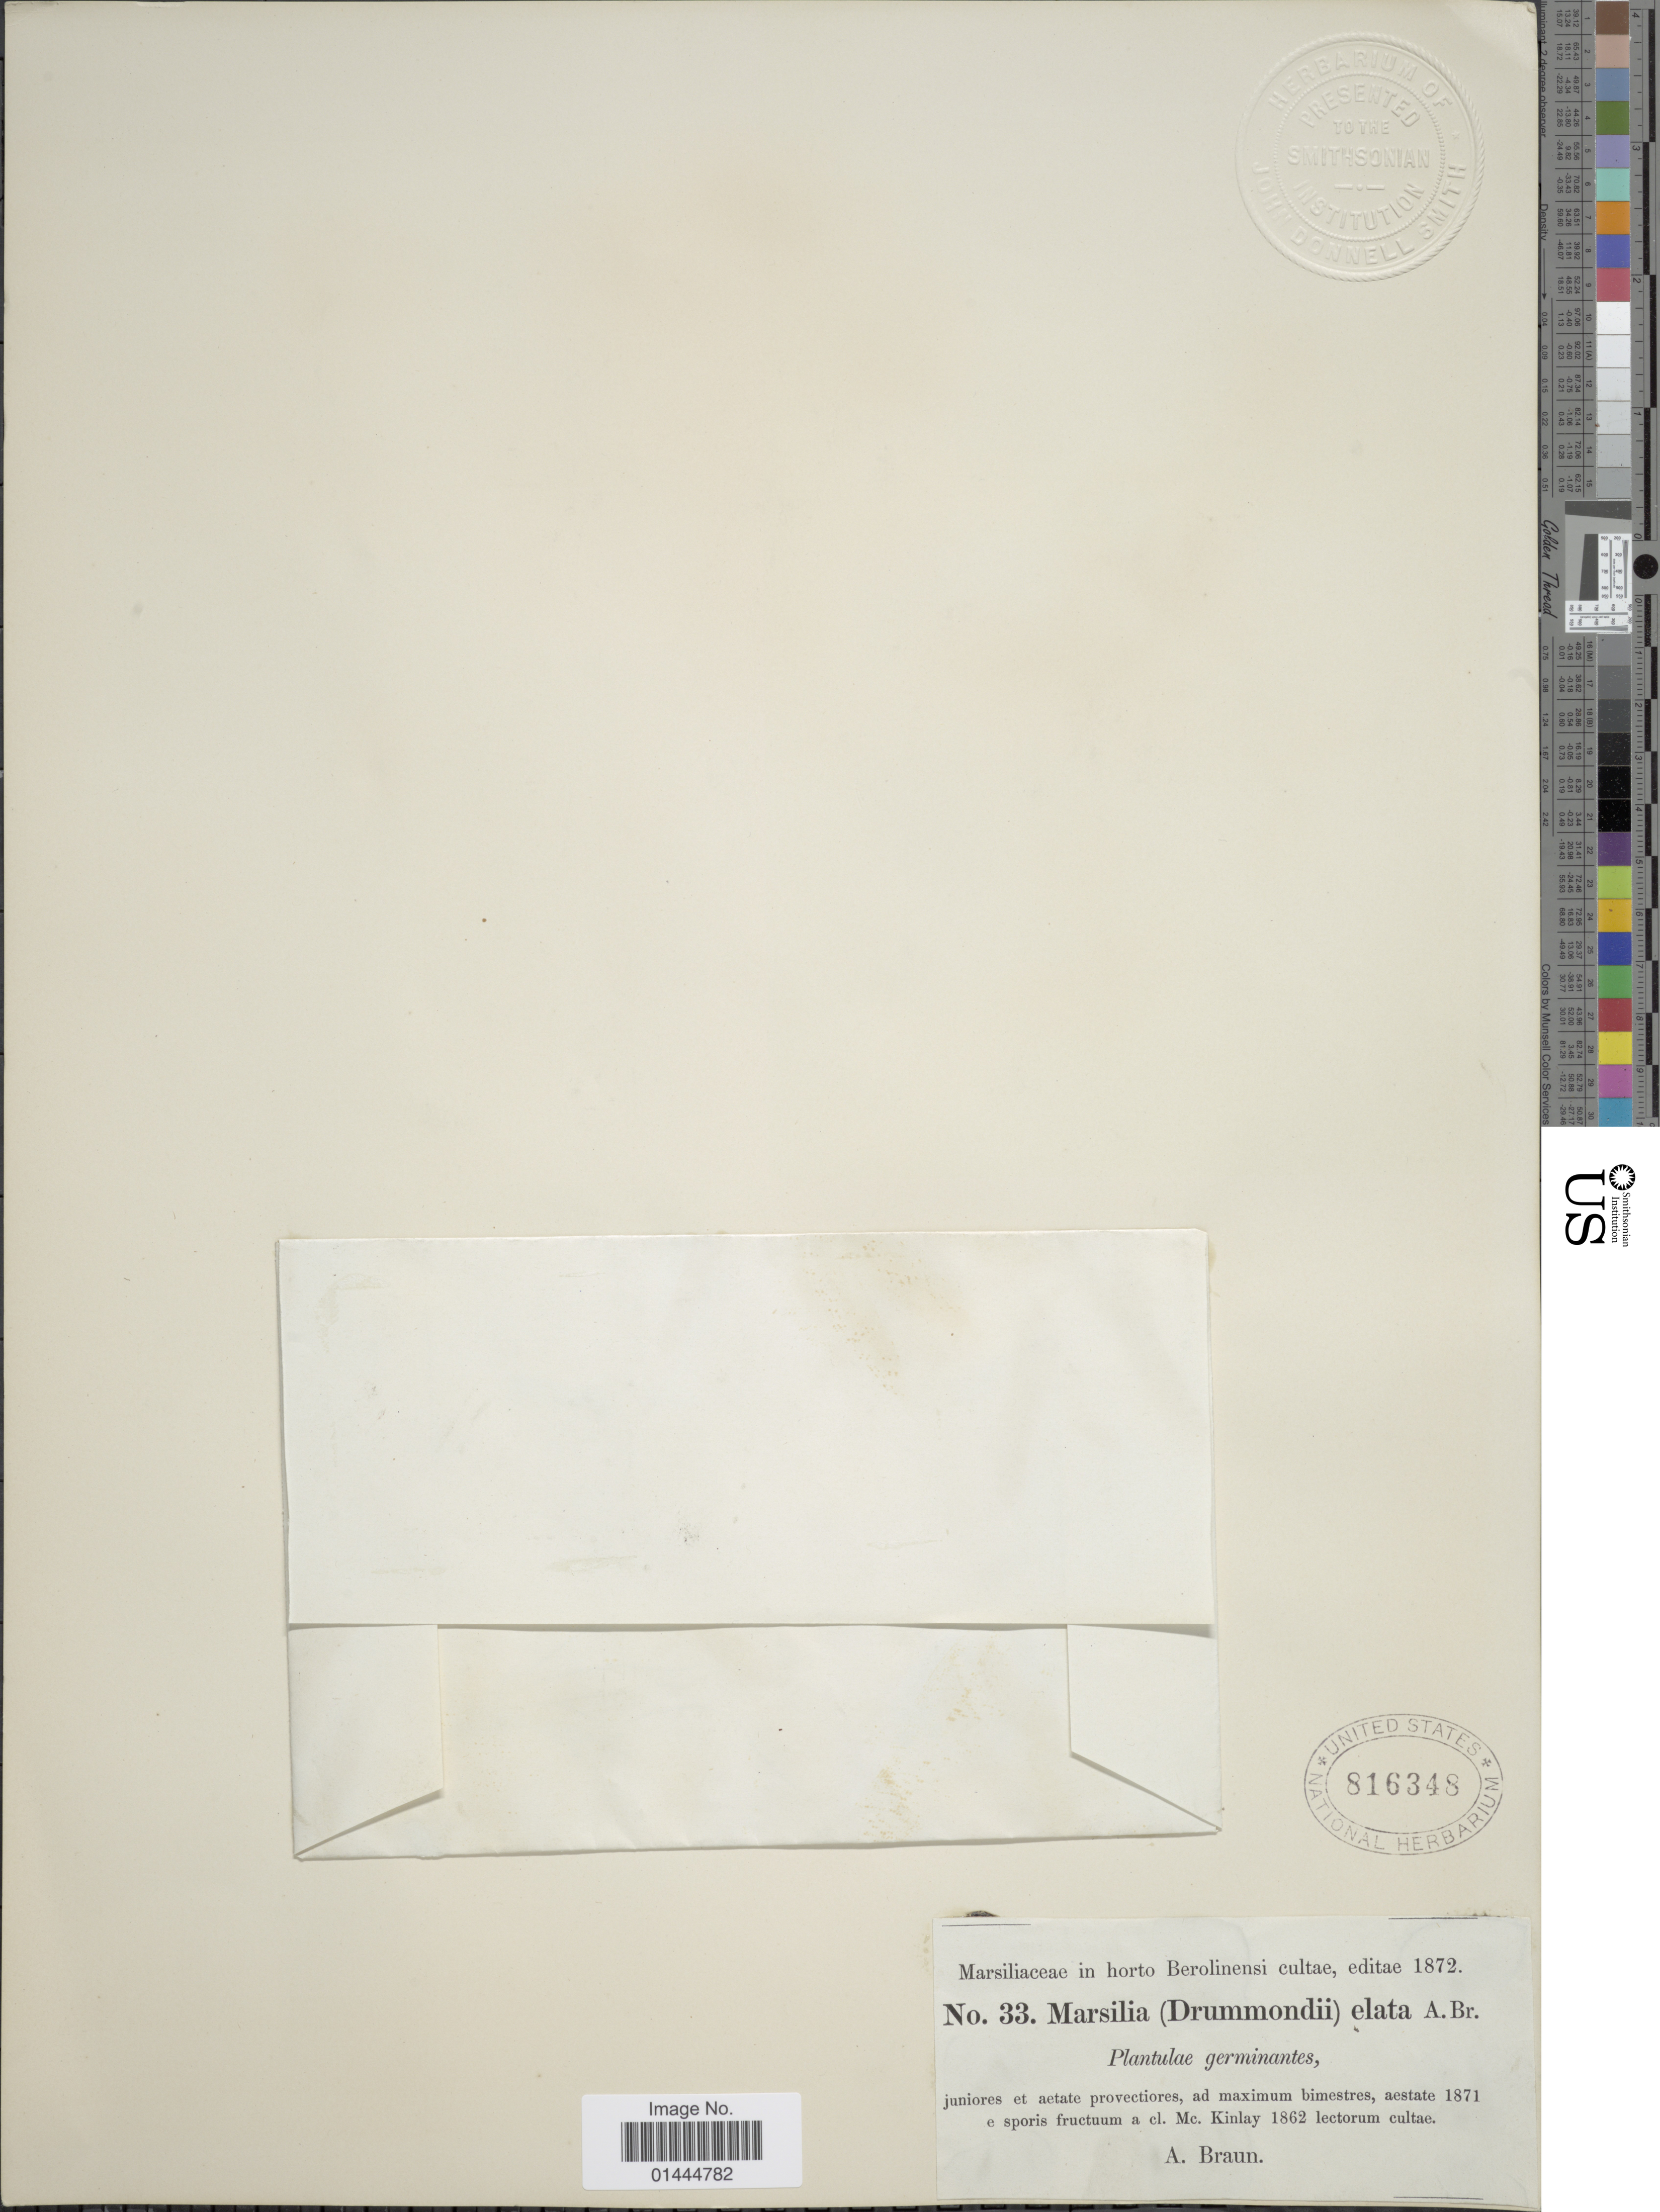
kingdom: Plantae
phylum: Tracheophyta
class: Polypodiopsida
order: Salviniales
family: Marsileaceae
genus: Marsilea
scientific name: Marsilea elata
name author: A. Braun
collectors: A. Braun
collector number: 33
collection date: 1872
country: Germany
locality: In horto Berolinensi cultae, plantulae germinantes.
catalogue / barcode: US 816348